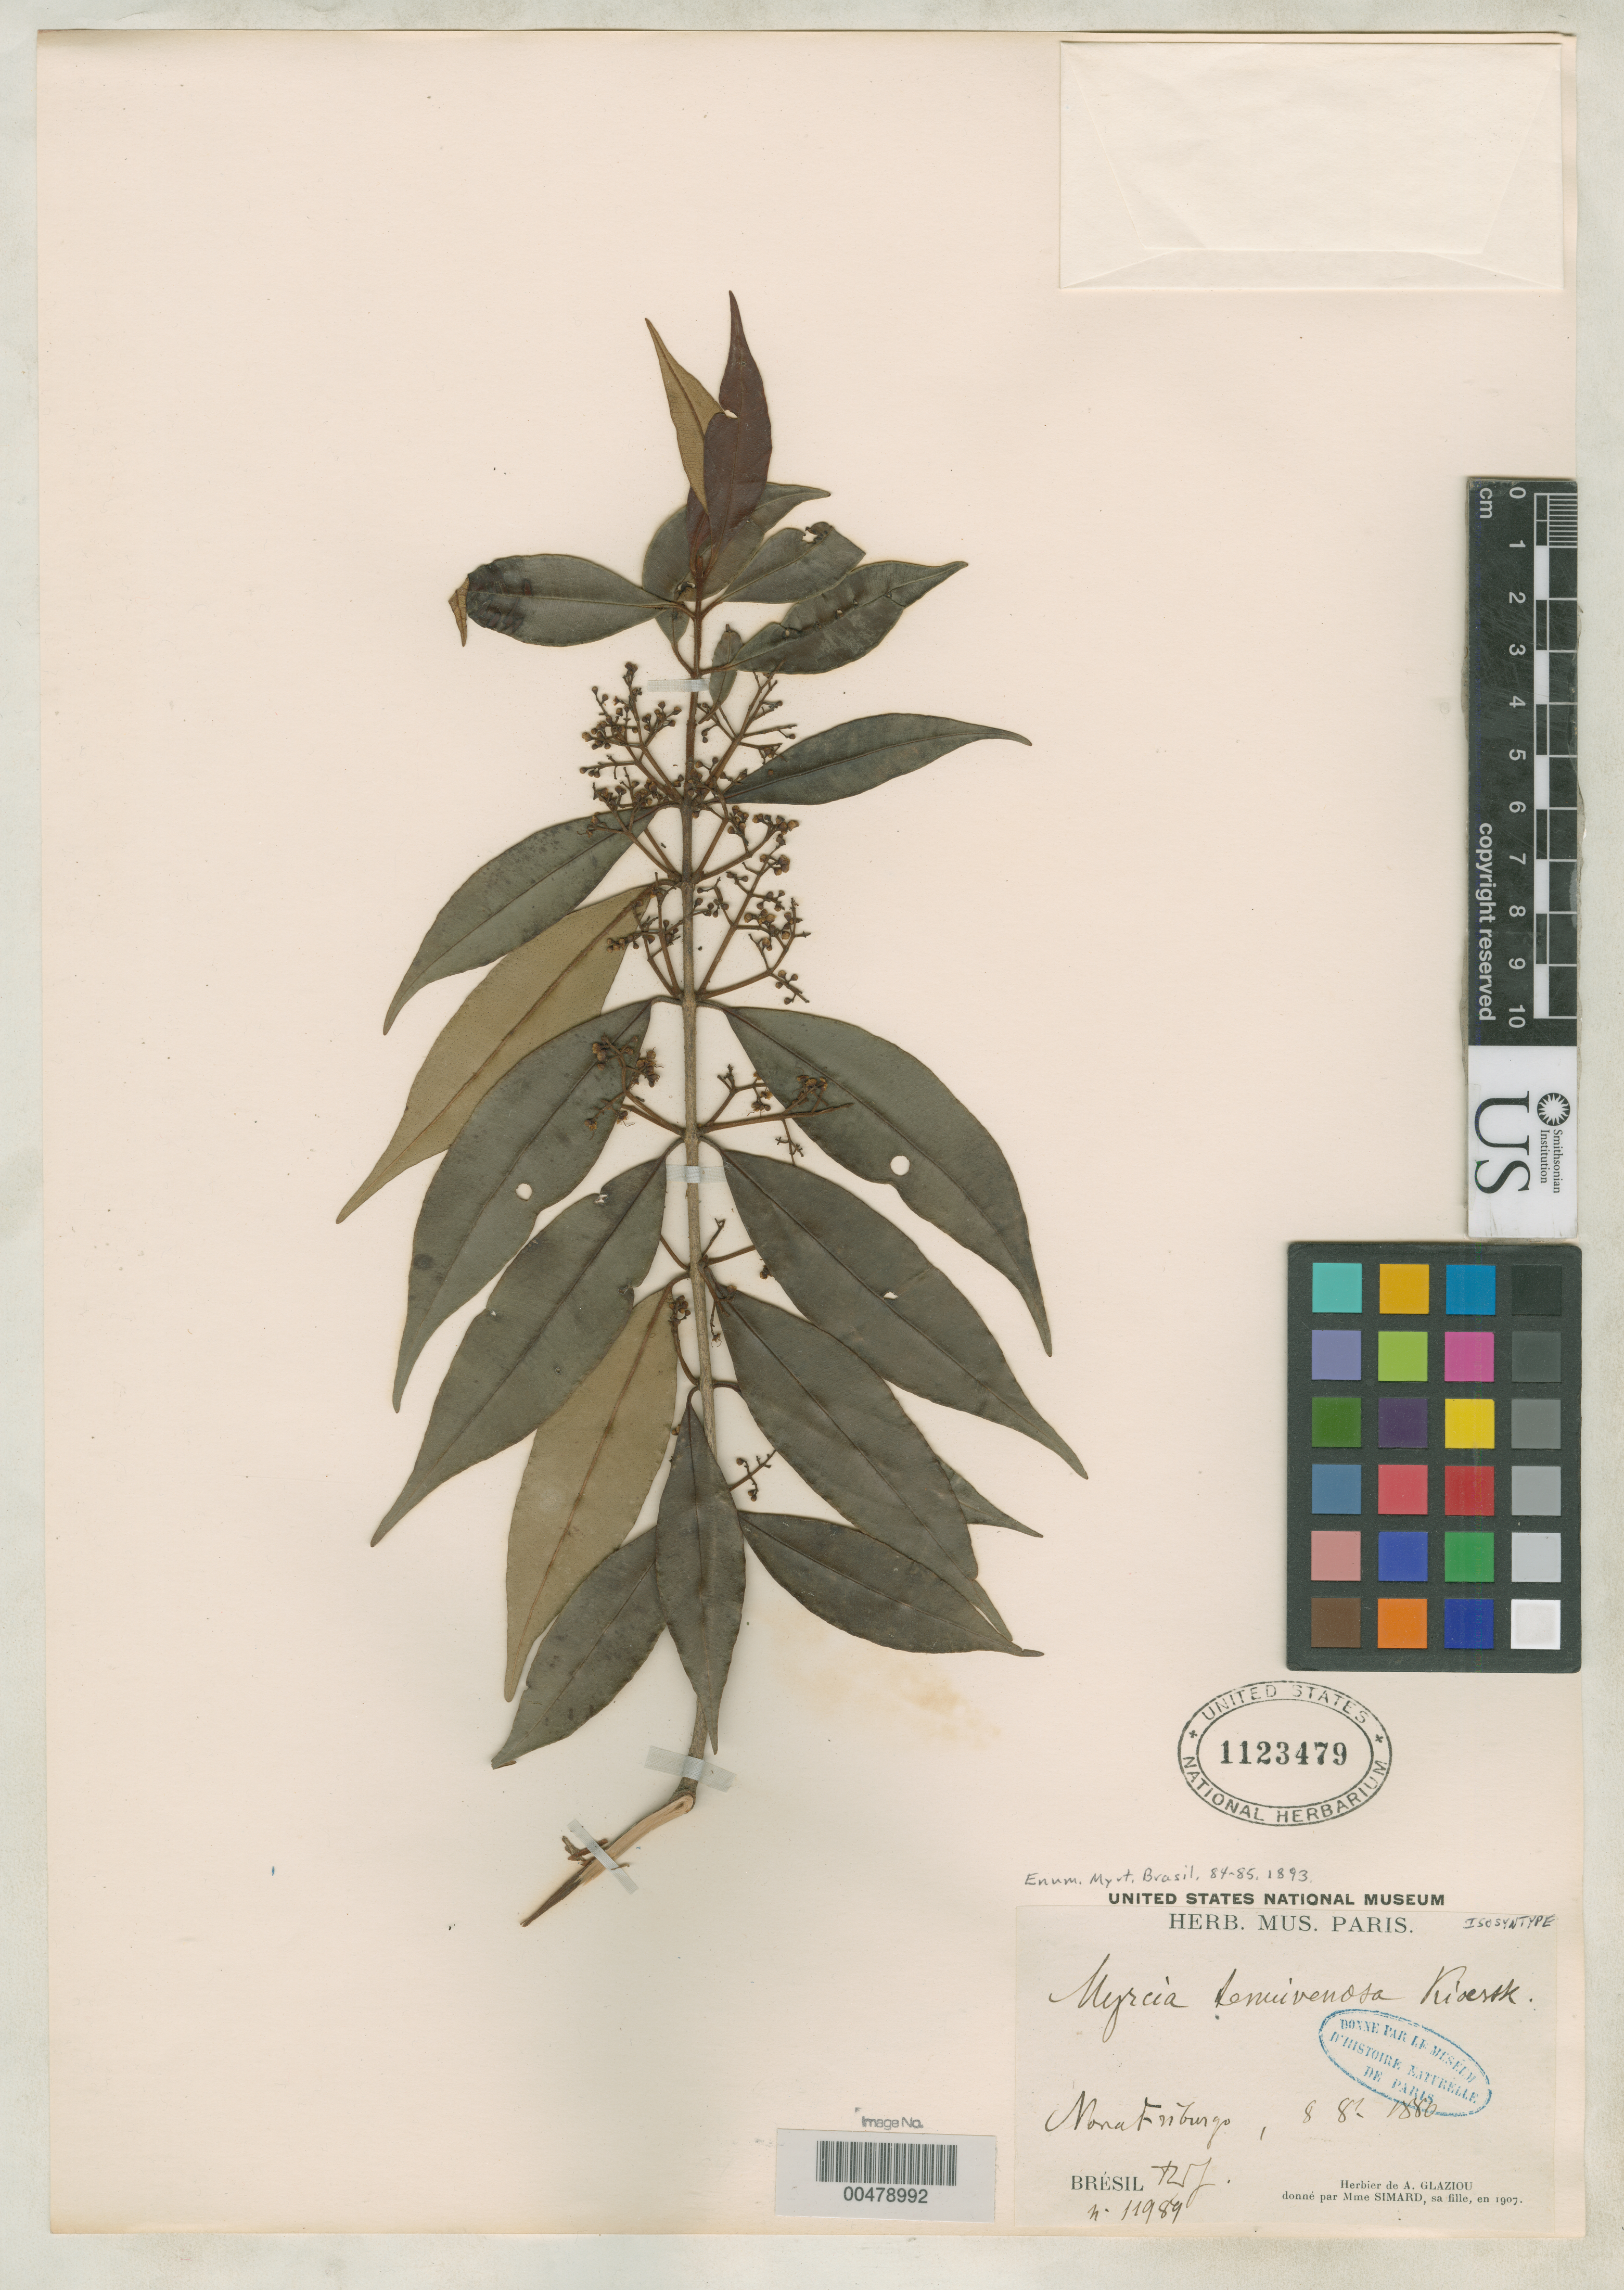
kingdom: Plantae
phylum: Tracheophyta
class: Magnoliopsida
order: Myrtales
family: Myrtaceae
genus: Myrcia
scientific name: Myrcia tenuivenosa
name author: Kiaersk.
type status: Isosyntype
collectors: A. F. M. Glaziou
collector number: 11989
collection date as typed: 08 Aug 1880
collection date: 1880-08-08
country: Brazil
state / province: Rio de Janeiro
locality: Novo Friburgo.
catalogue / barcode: US 1123479